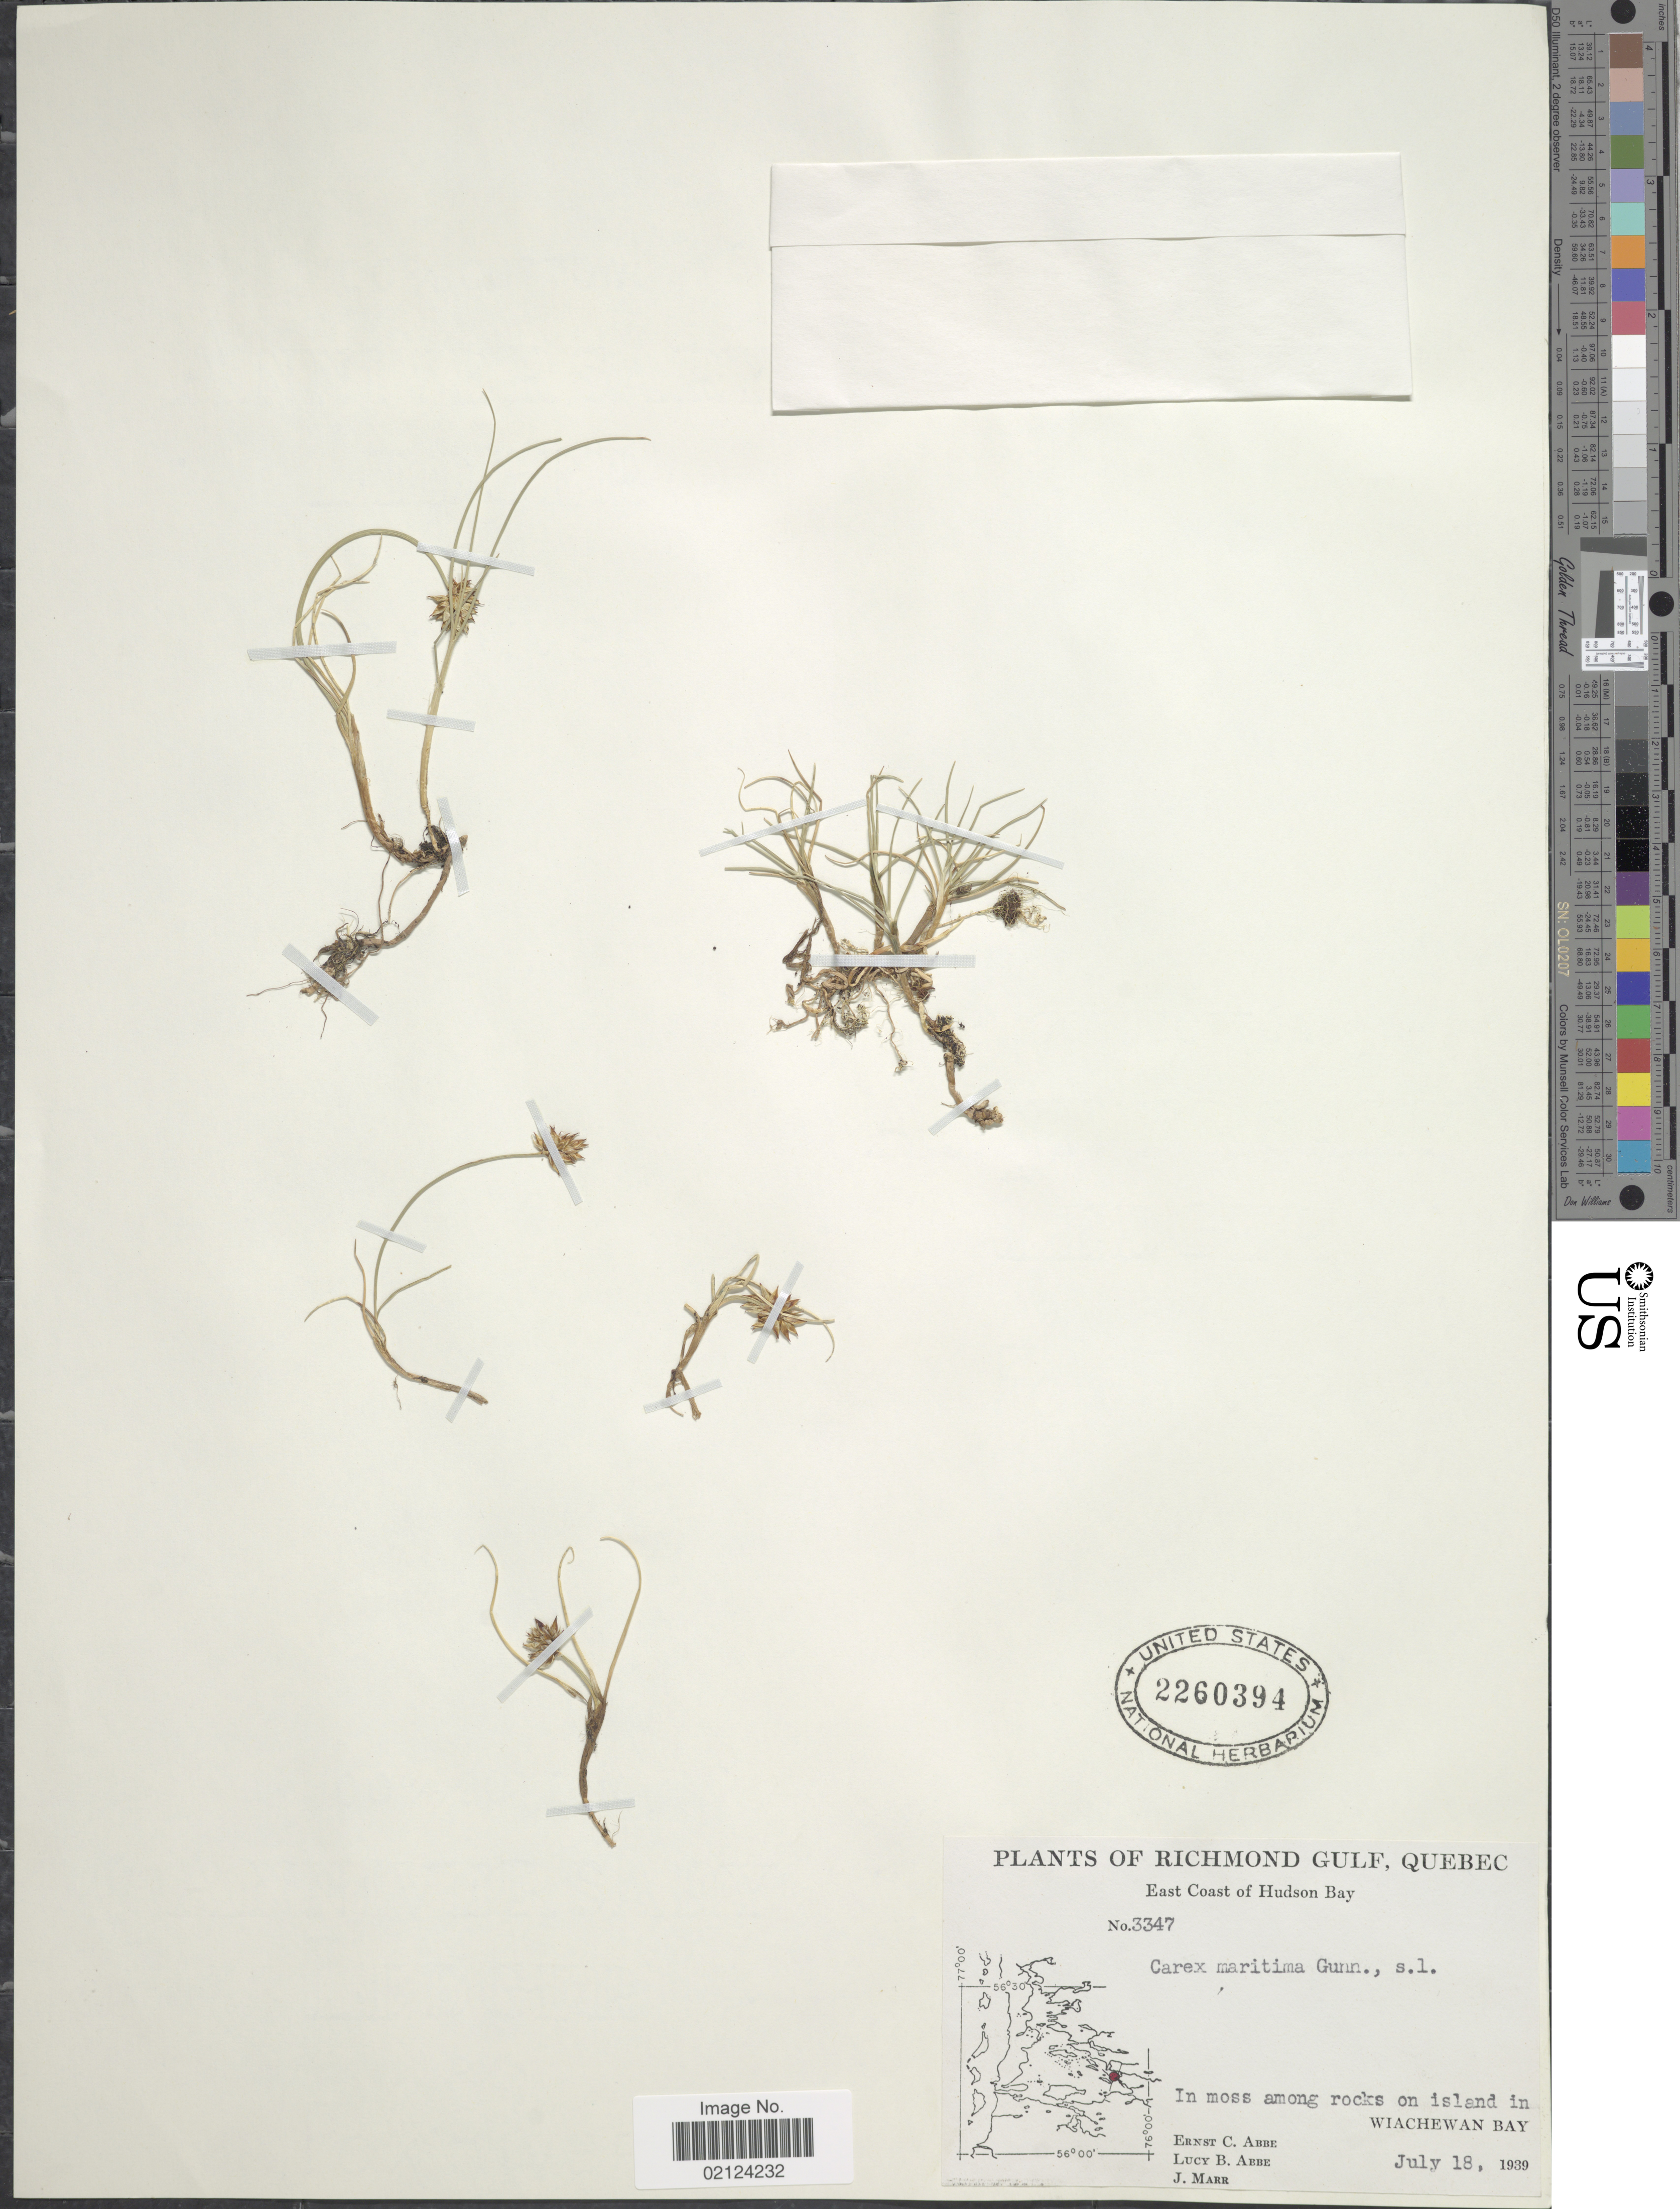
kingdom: Plantae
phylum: Tracheophyta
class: Liliopsida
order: Poales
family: Cyperaceae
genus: Carex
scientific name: Carex maritima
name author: Gunnerus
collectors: E. C. Abbe, L. B. Abbe & J. Marr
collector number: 3347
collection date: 1939-07-18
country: Canada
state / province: Quebec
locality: Richmond Gulf. East Coast of Hudson Bay. on island in Wiachewan Bay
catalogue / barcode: US 2260394